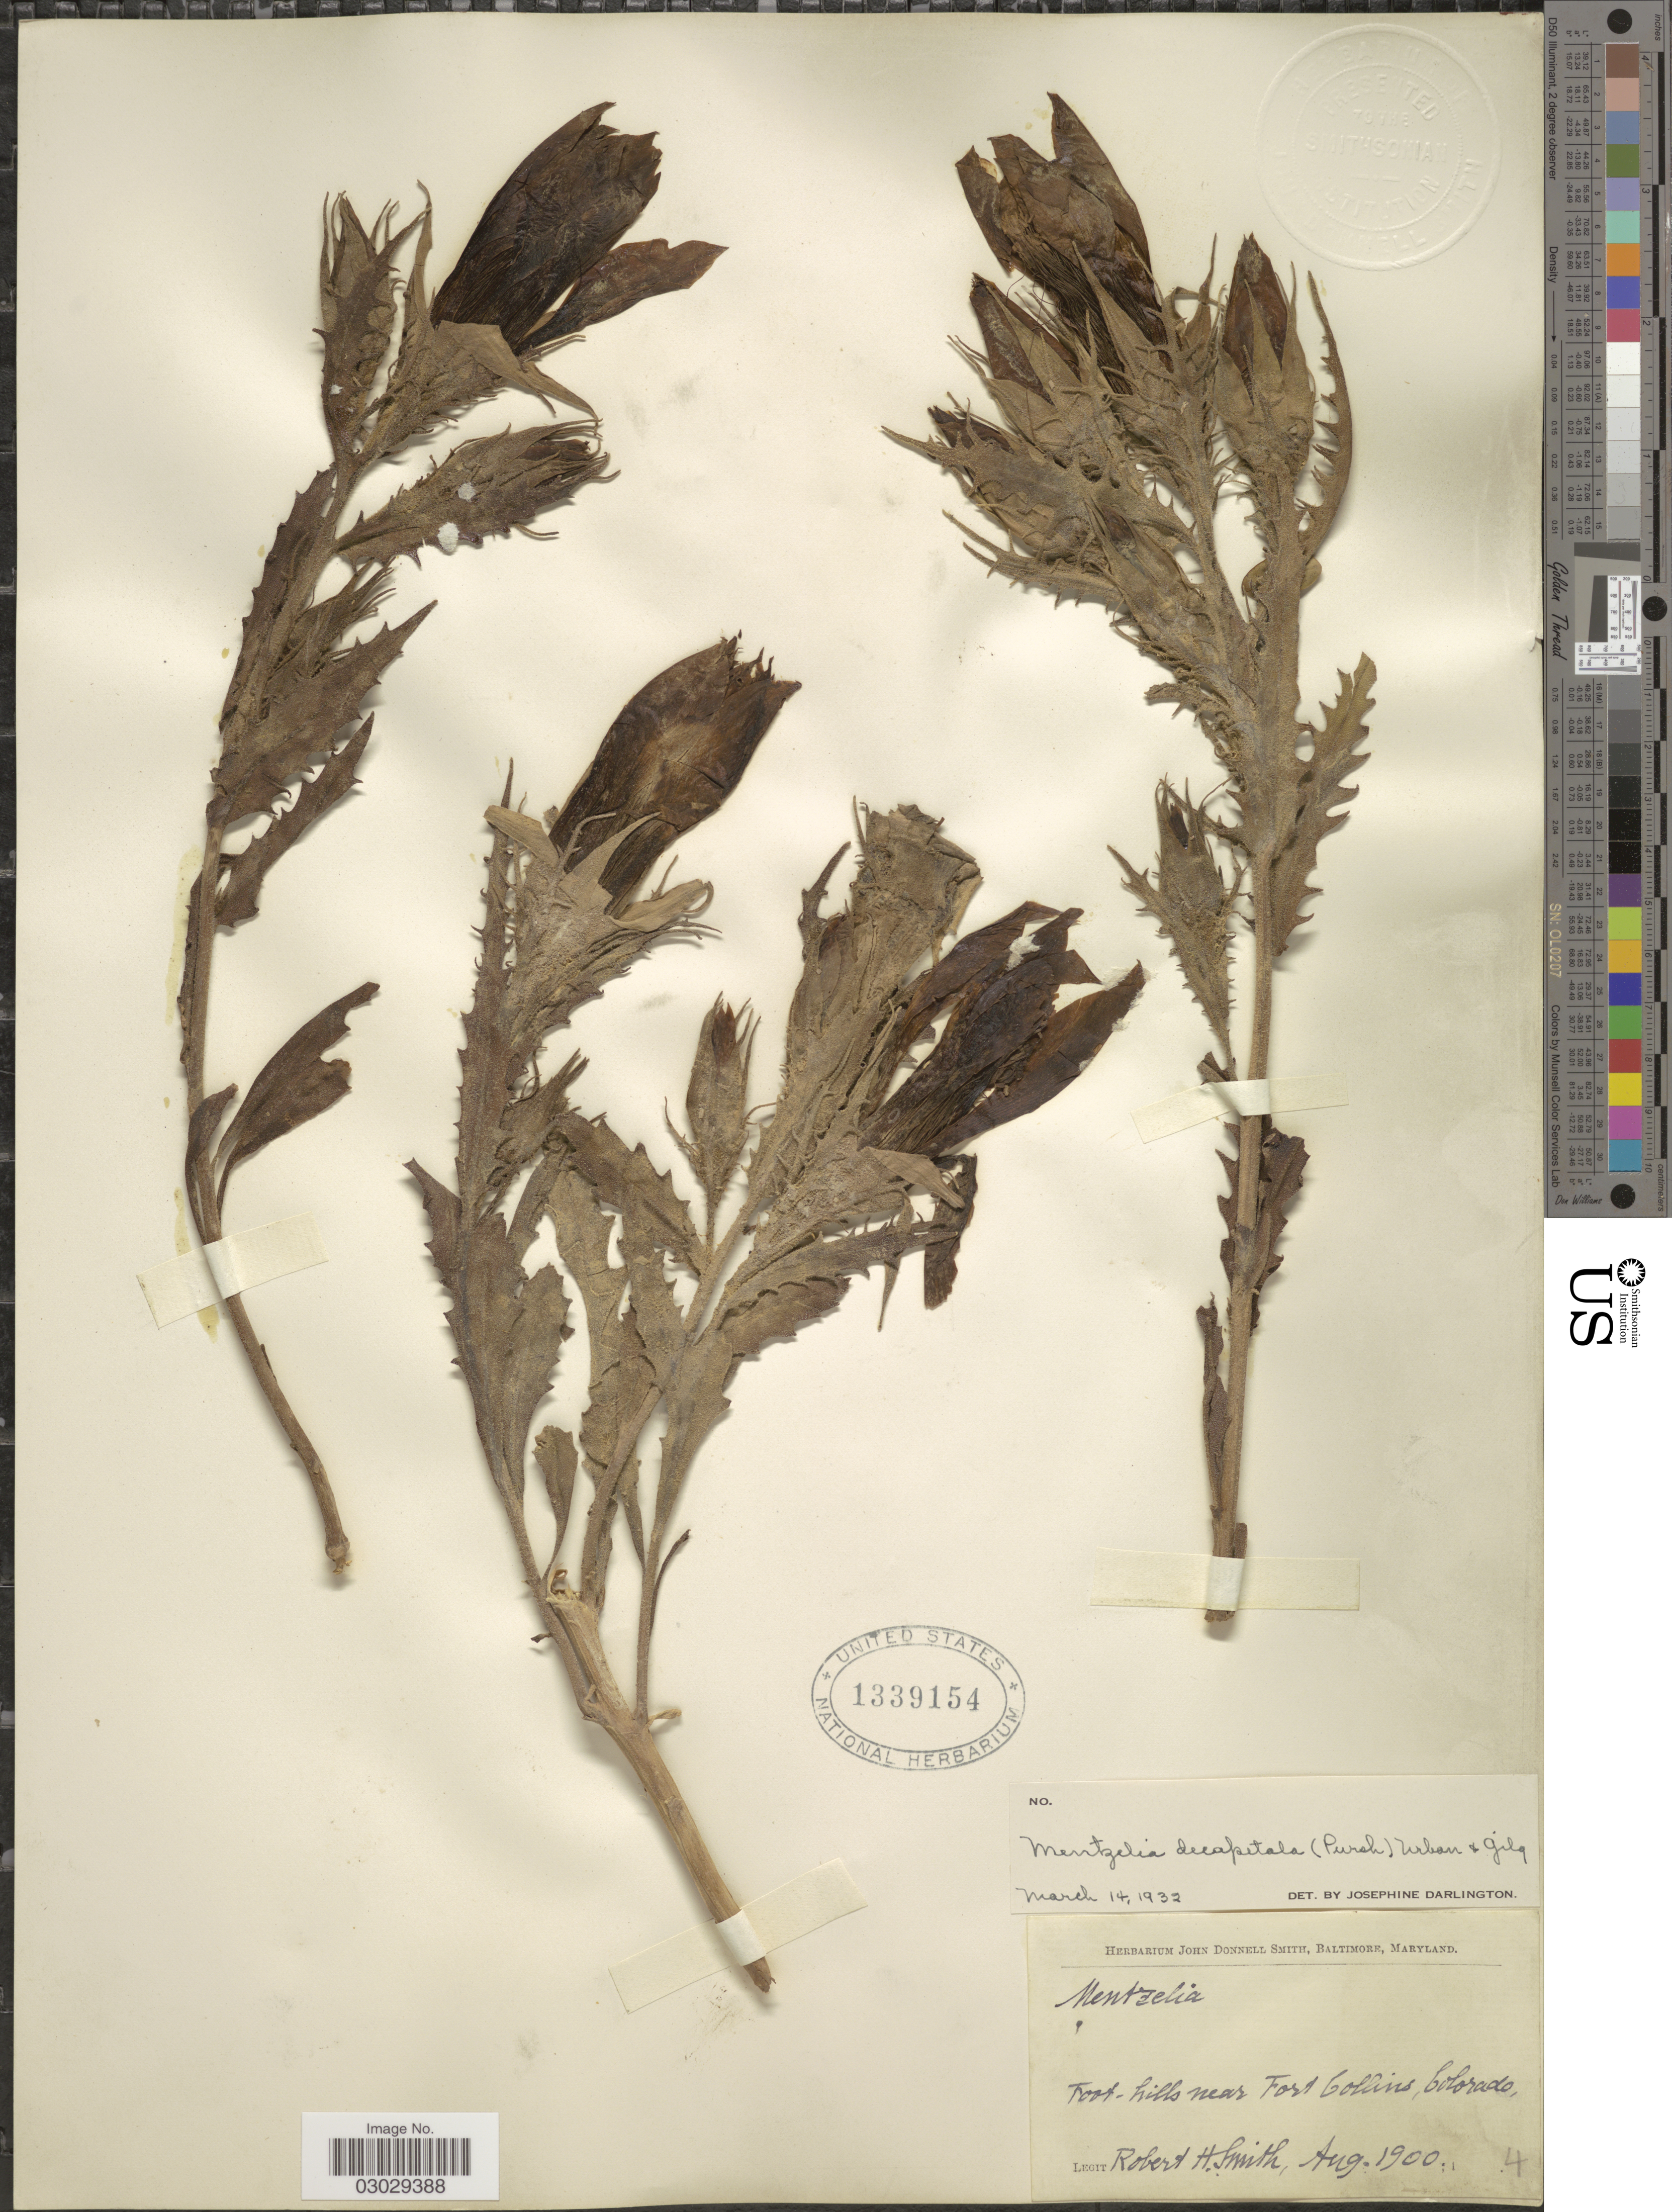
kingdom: Plantae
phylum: Tracheophyta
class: Magnoliopsida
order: Cornales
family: Loasaceae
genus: Mentzelia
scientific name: Mentzelia decapetala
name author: (Sims) Urb.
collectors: R. H. Smith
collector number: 4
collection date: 1900-08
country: United States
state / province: Colorado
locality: Foot-hills near Fort Collins.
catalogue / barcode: US 1339154